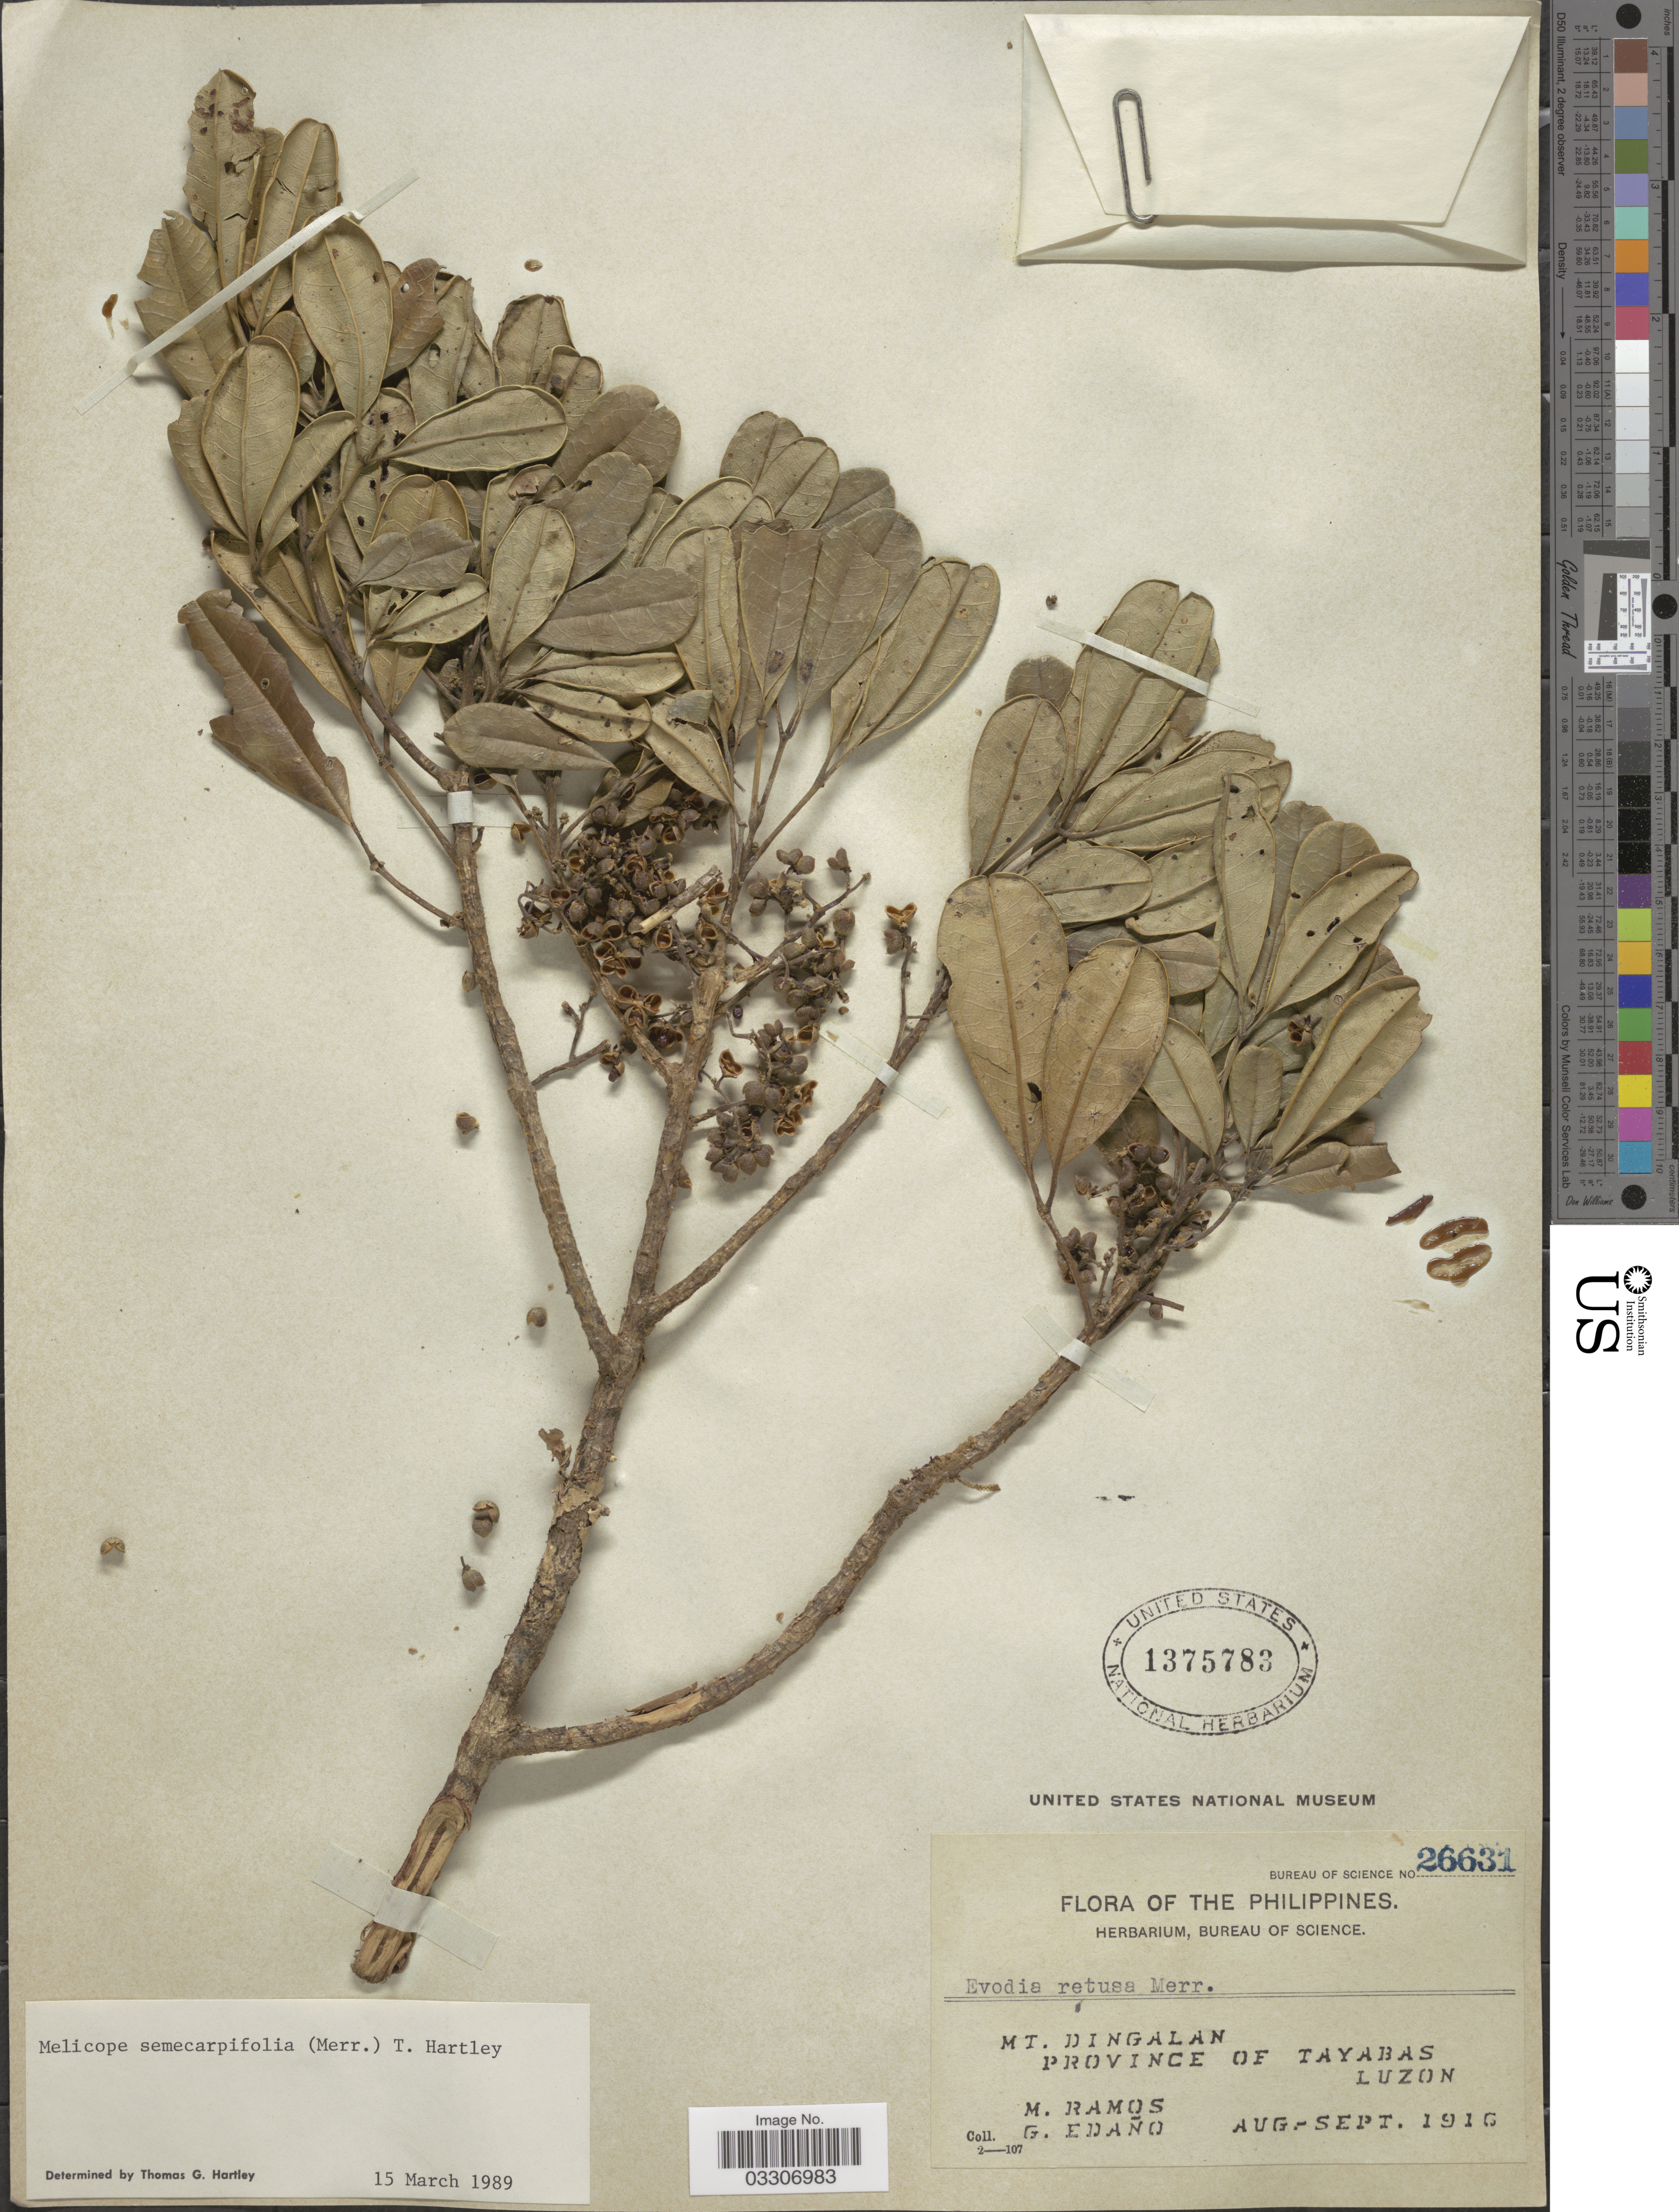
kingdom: Plantae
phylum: Tracheophyta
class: Magnoliopsida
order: Sapindales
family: Rutaceae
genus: Melicope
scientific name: Melicope semecarpifolia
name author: (Merr.) T.G. Hartley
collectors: M. Ramos & G. Edaño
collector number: Bureau of Science 26631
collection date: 1916-08/1916-09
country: Philippines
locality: Mt. Dingalan, Province of Tayabas, Luzon.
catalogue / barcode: US 1375783